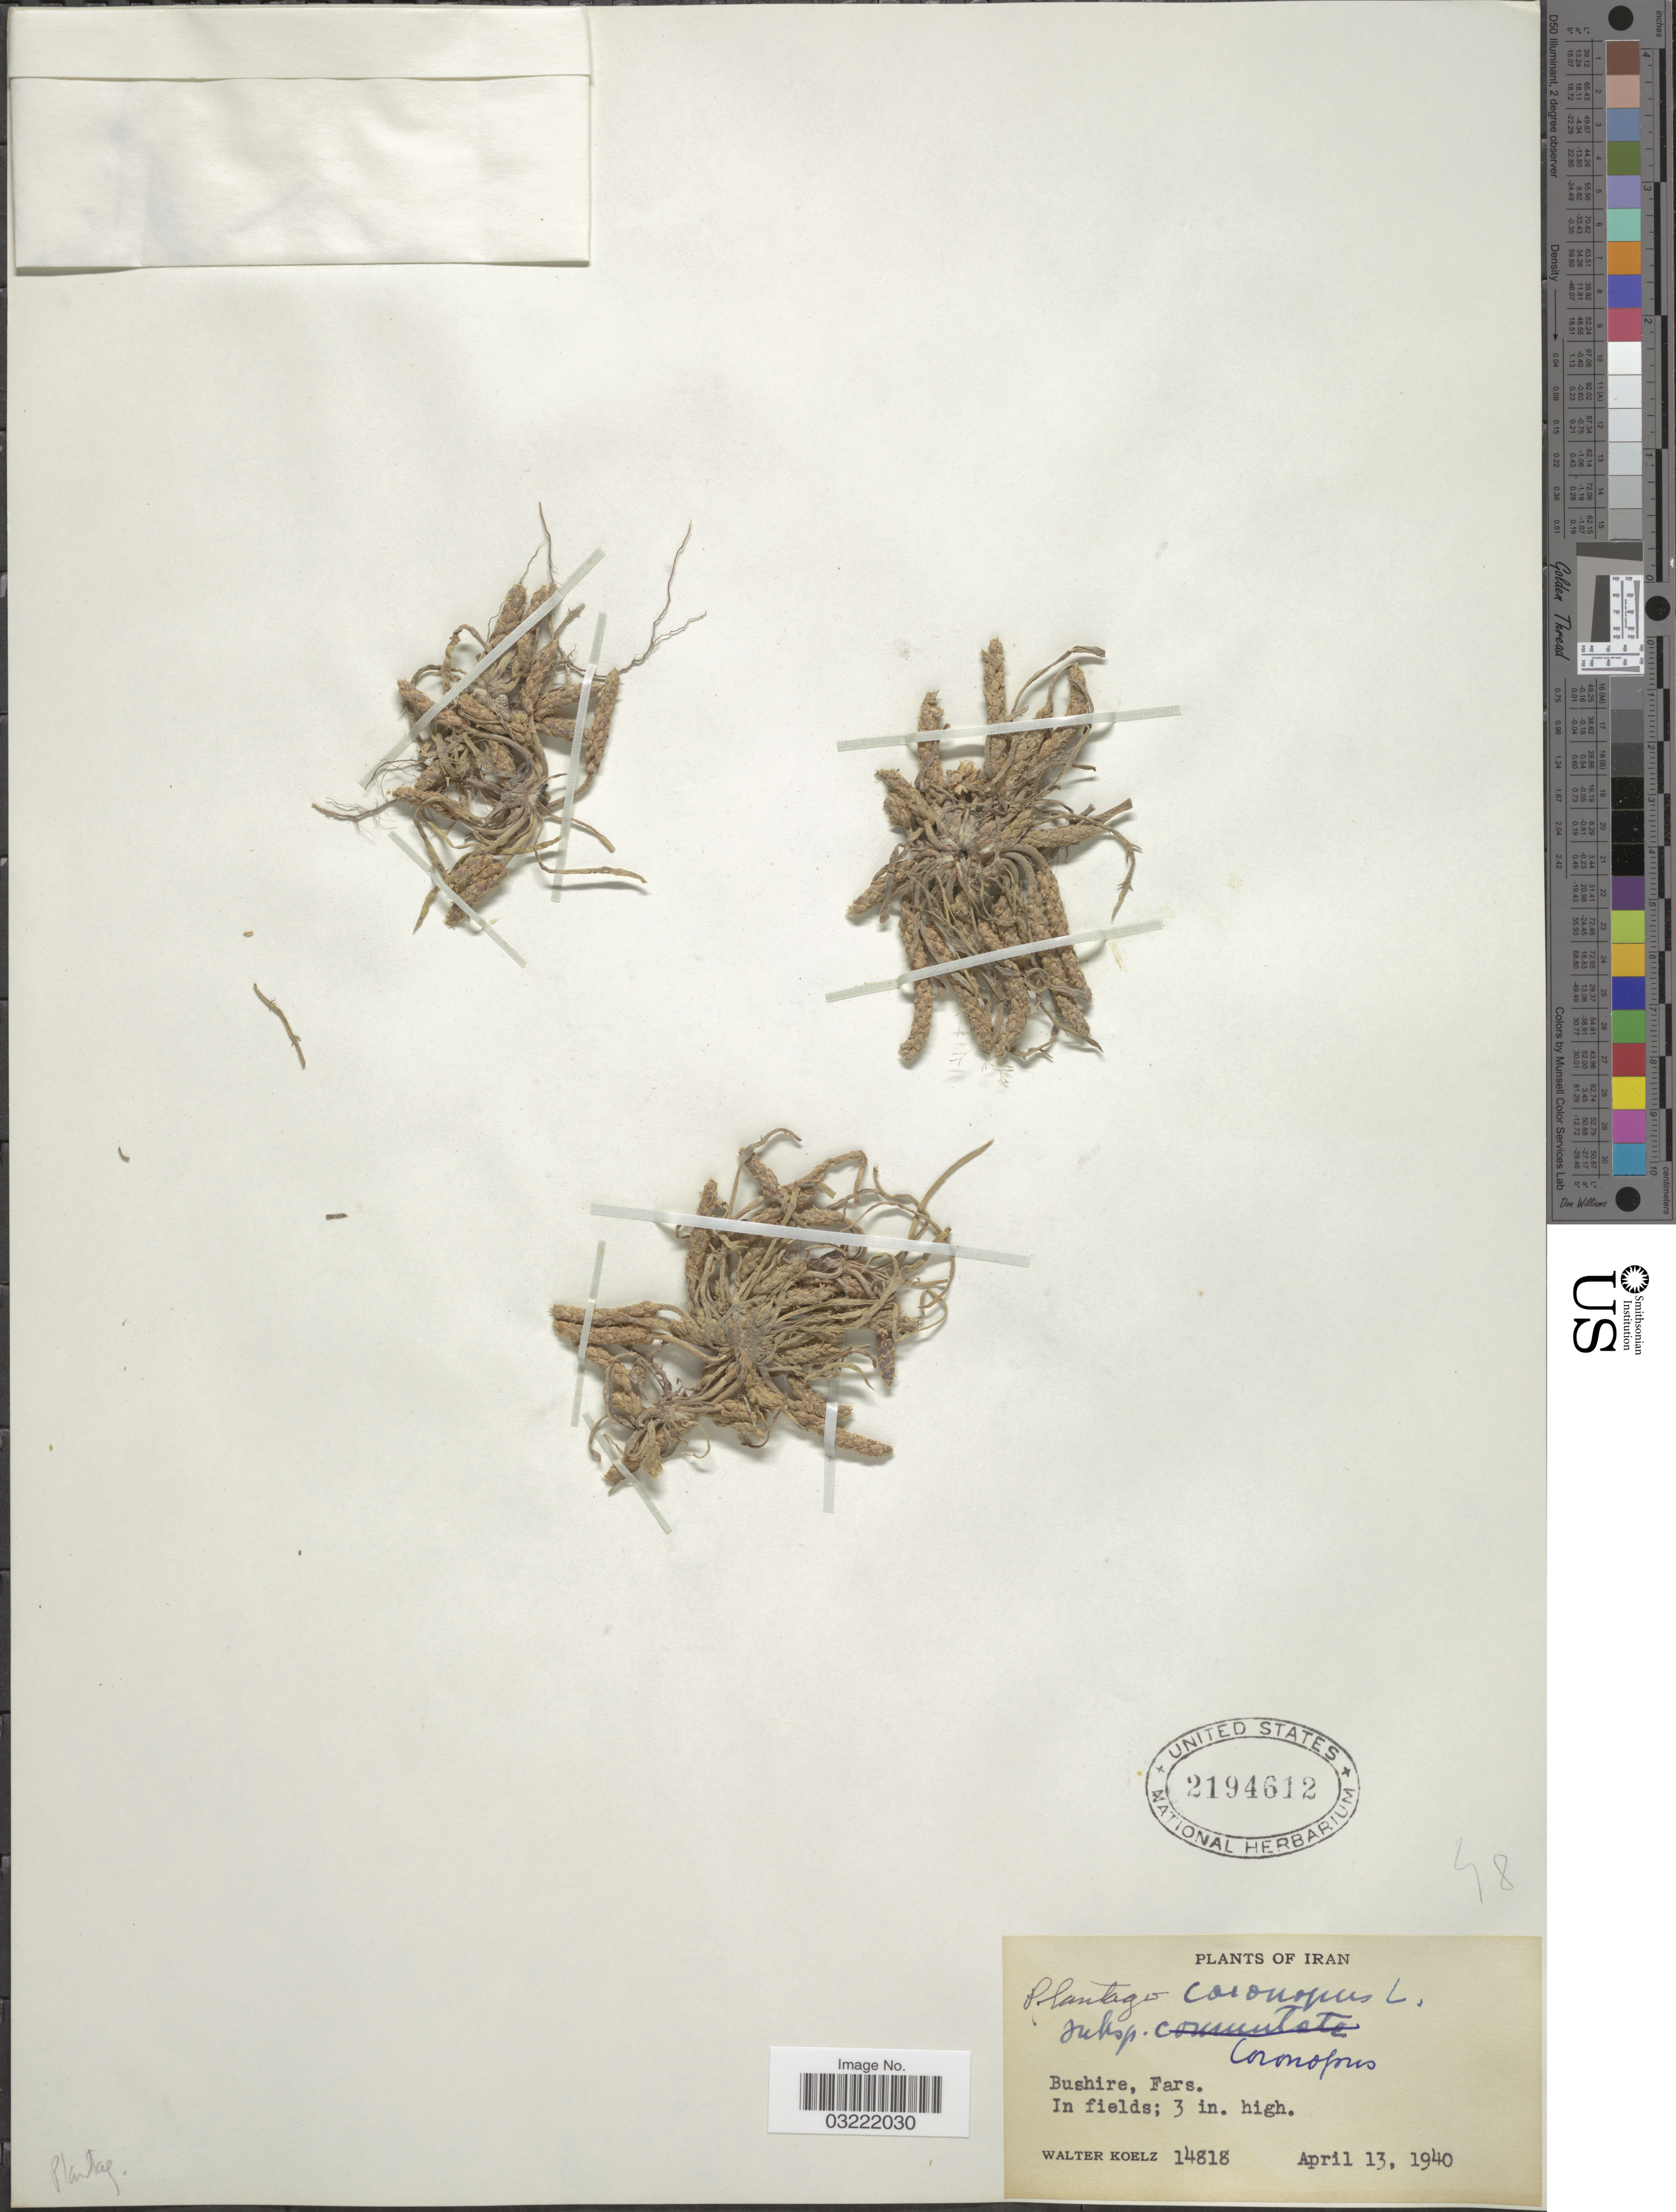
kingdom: Plantae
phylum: Tracheophyta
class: Magnoliopsida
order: Lamiales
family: Plantaginaceae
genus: Plantago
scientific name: Plantago coronopus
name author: L.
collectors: W. N. Koelz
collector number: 14818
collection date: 1940-04-13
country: Iran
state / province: Fars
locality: Bushire.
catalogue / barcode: US 2194612